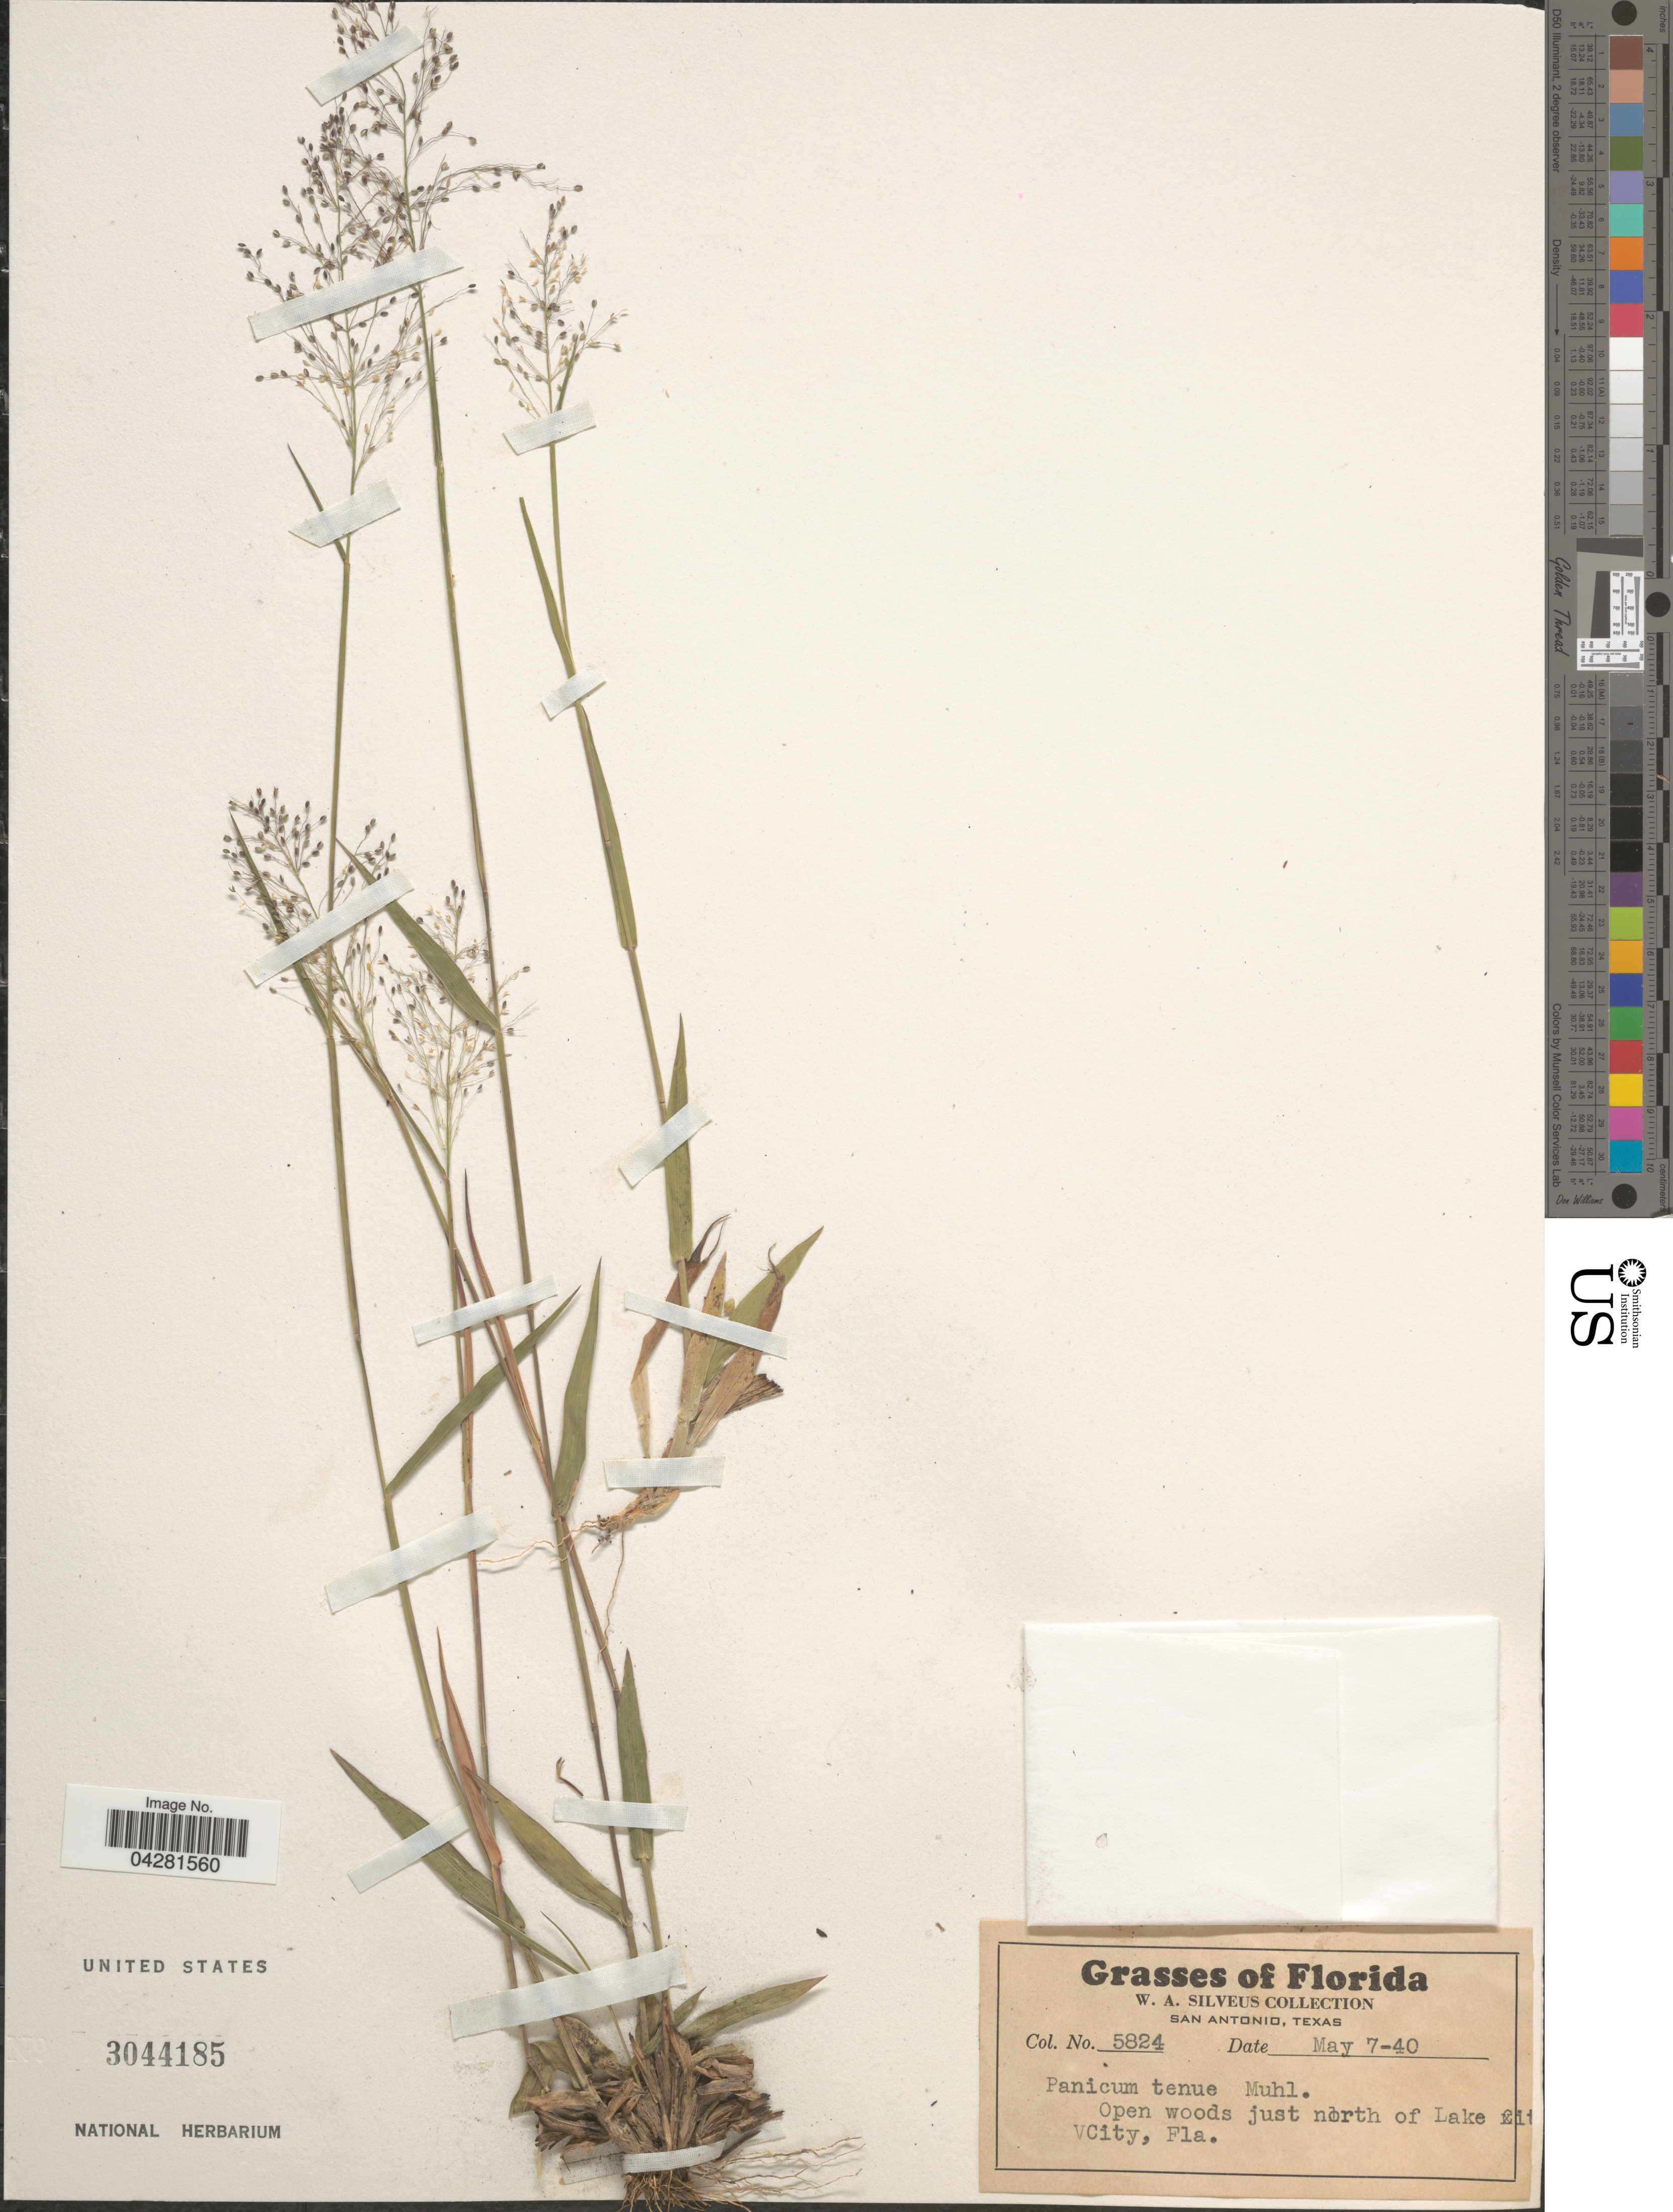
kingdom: Plantae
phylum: Tracheophyta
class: Liliopsida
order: Poales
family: Poaceae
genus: Dichanthelium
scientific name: Dichanthelium dichotomum var. unciphyllum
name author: (Trin.) Davidse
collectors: W. Silveus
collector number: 5824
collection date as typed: Transcribed d/m/y: 7/5/40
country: United States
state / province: Florida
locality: Open woods just north of Lake City.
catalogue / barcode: US 3044185